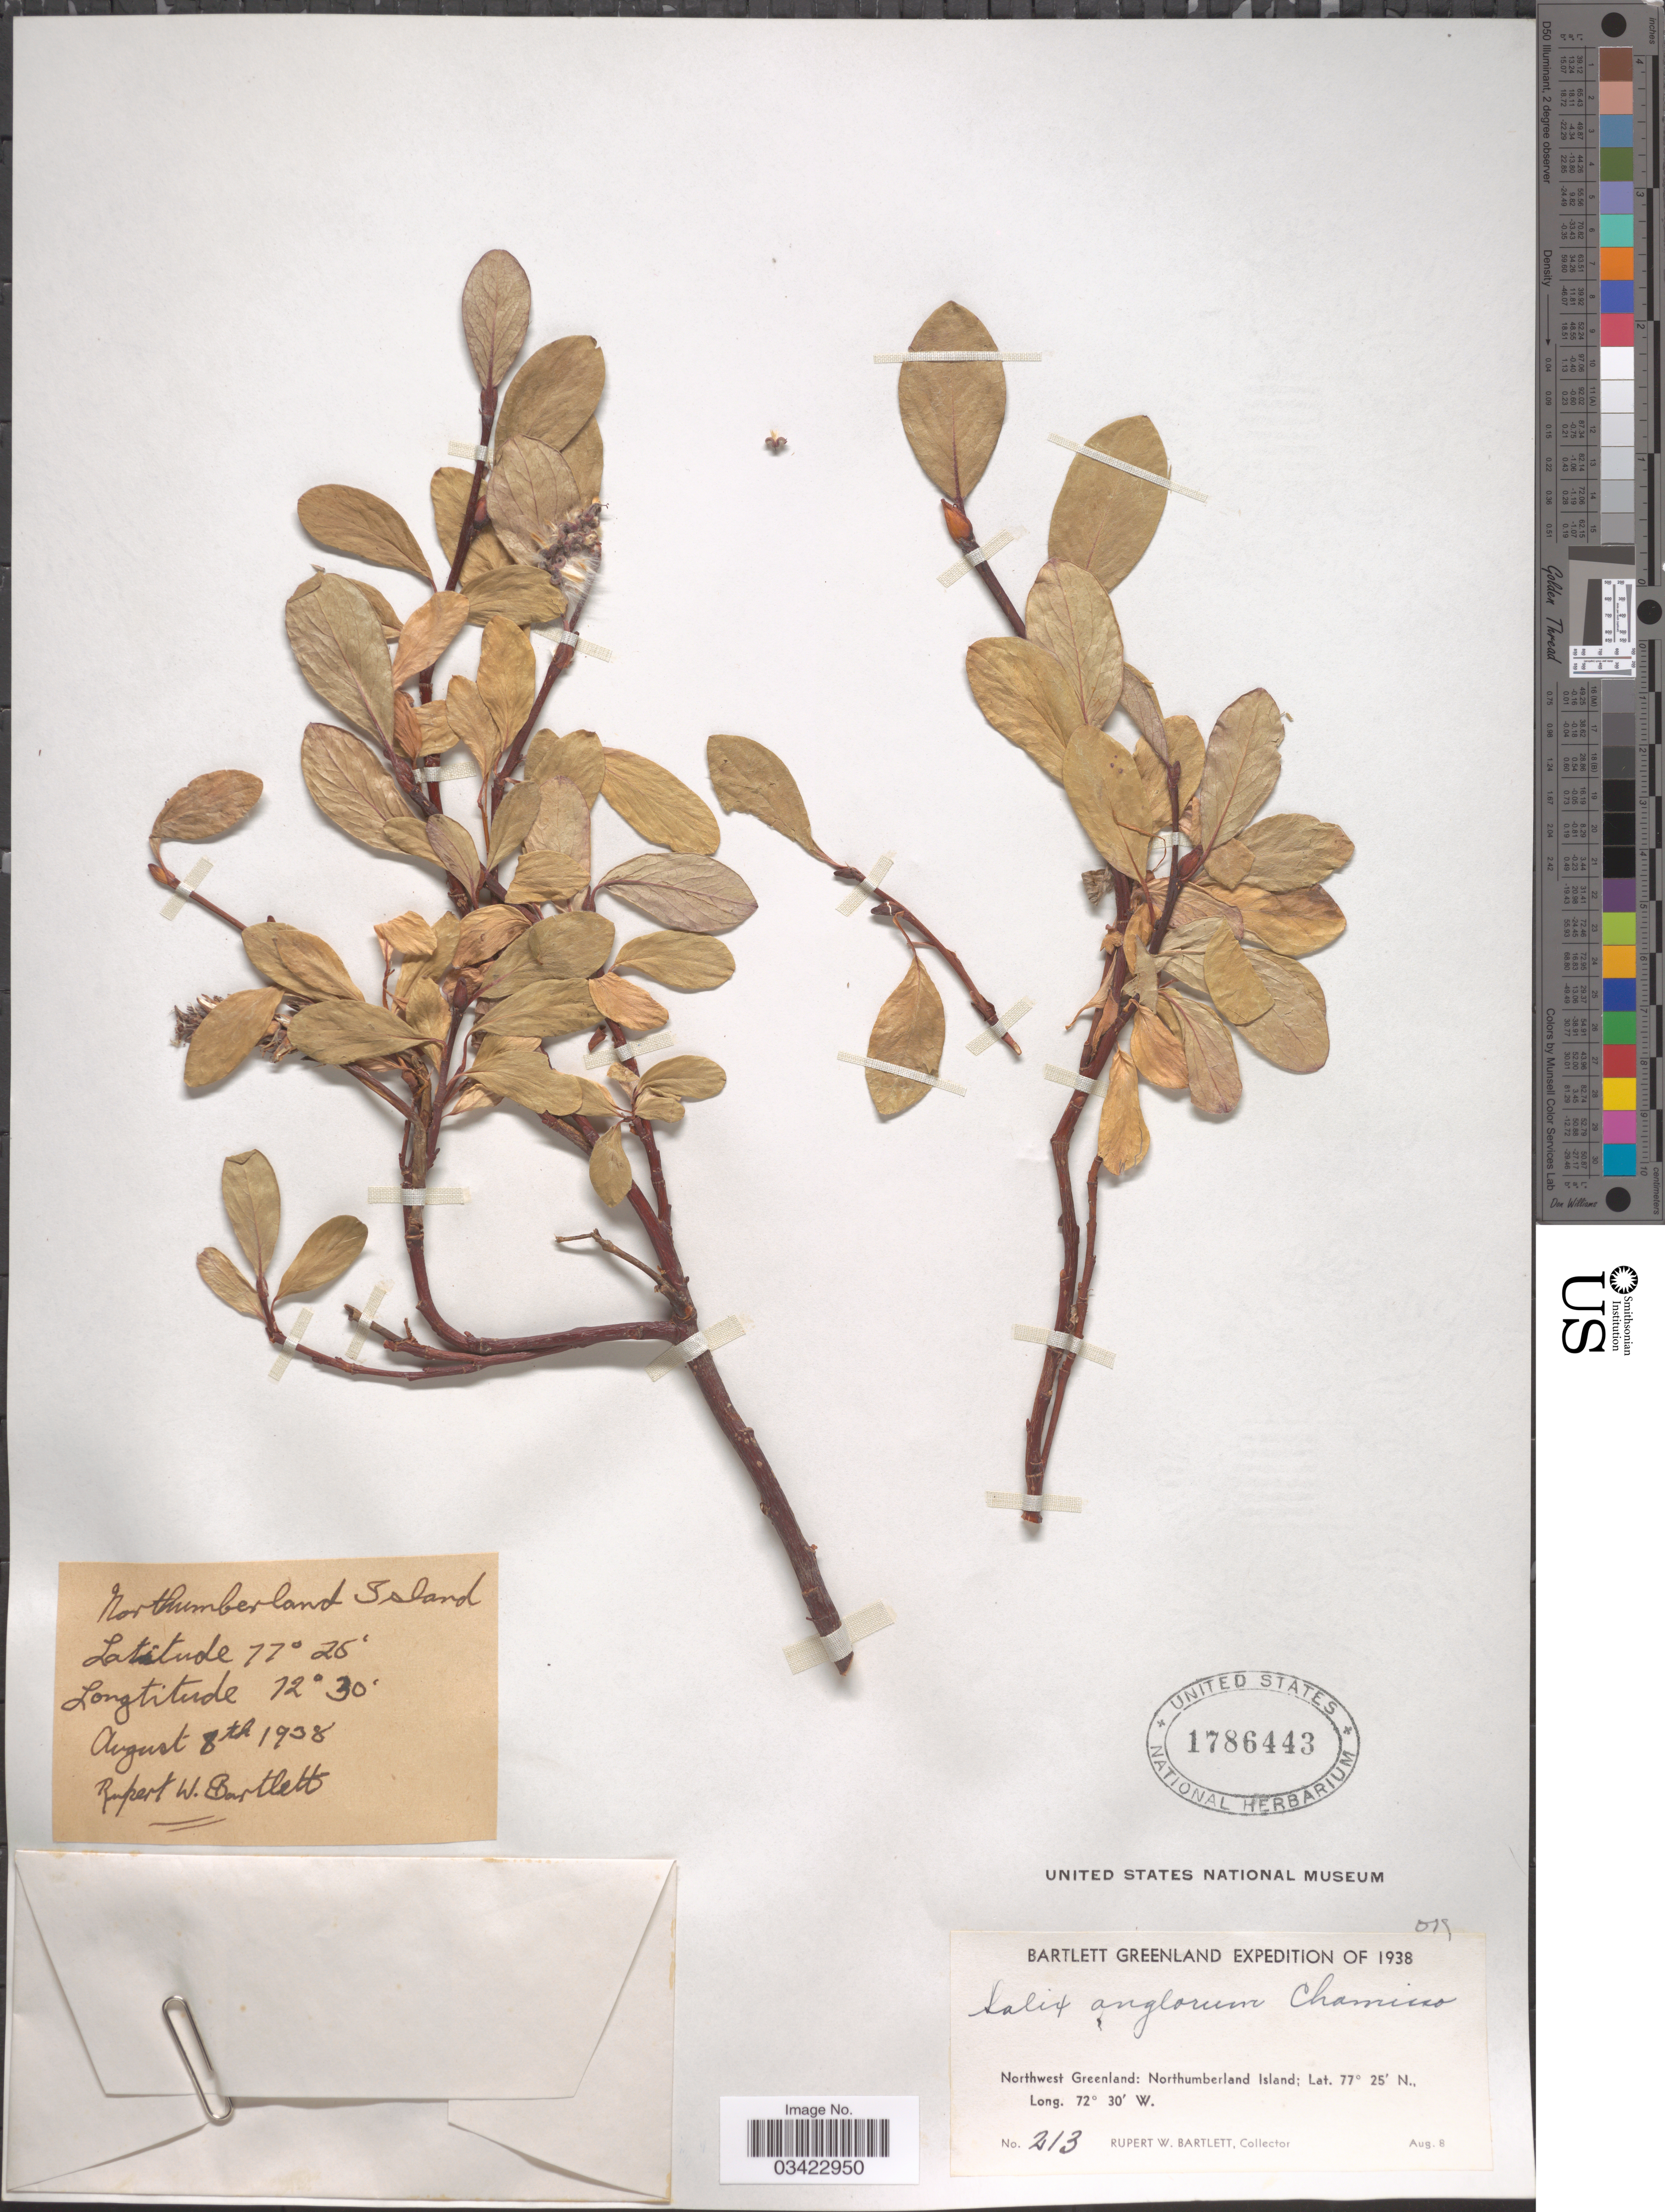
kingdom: Plantae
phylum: Tracheophyta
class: Magnoliopsida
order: Malpighiales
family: Salicaceae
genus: Salix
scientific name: Salix anglorum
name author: Cham.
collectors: R. W. Bartlett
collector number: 213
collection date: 1938-08-08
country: Greenland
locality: Northwest Greenland: Northumberland Island.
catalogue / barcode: US 1786443